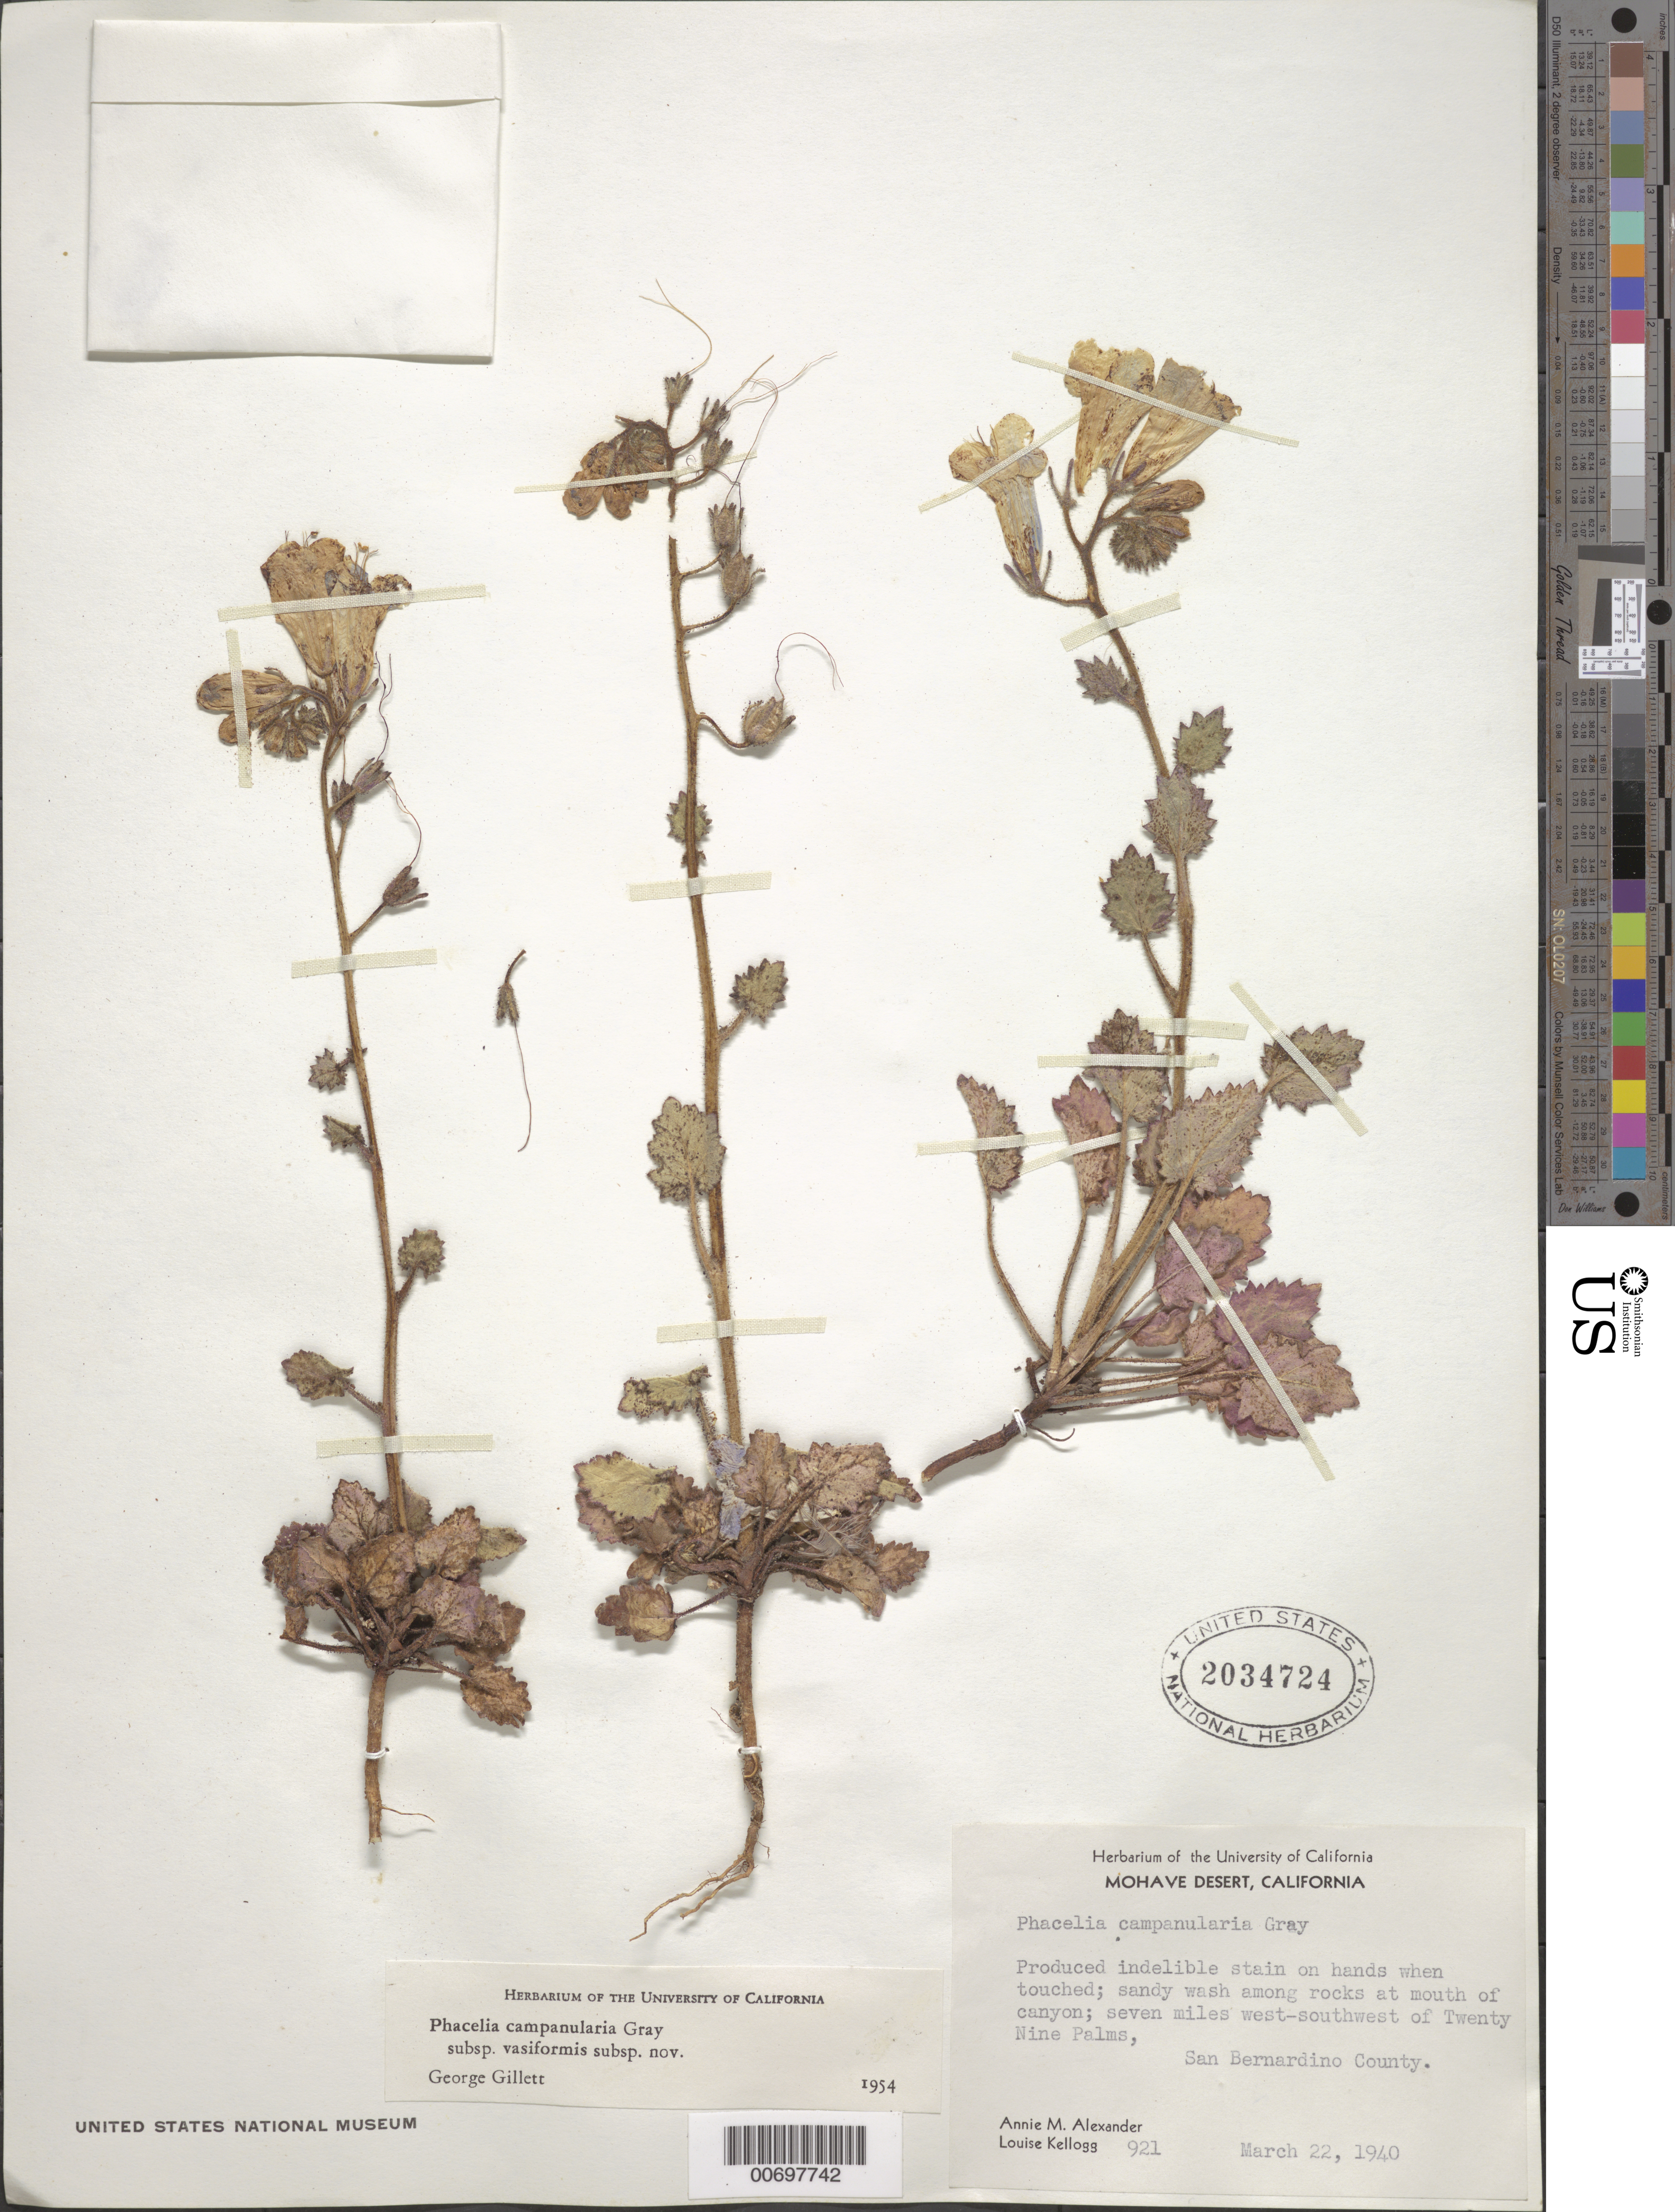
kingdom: Plantae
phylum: Tracheophyta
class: Magnoliopsida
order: Boraginales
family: Hydrophyllaceae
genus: Phacelia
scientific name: Phacelia campanularia subsp. vasiformis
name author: G.W. Gillett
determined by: Gillett, G. W.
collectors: A. M. Alexander & L. Kellogg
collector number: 921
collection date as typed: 22 Mar 1940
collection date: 1940-03-22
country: United States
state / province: California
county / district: San Bernardino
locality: Seven miles west-southwest of Twenty Nine Palms.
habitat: Sandy wash among rocks at mouth of canyon.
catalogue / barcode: US 2034724